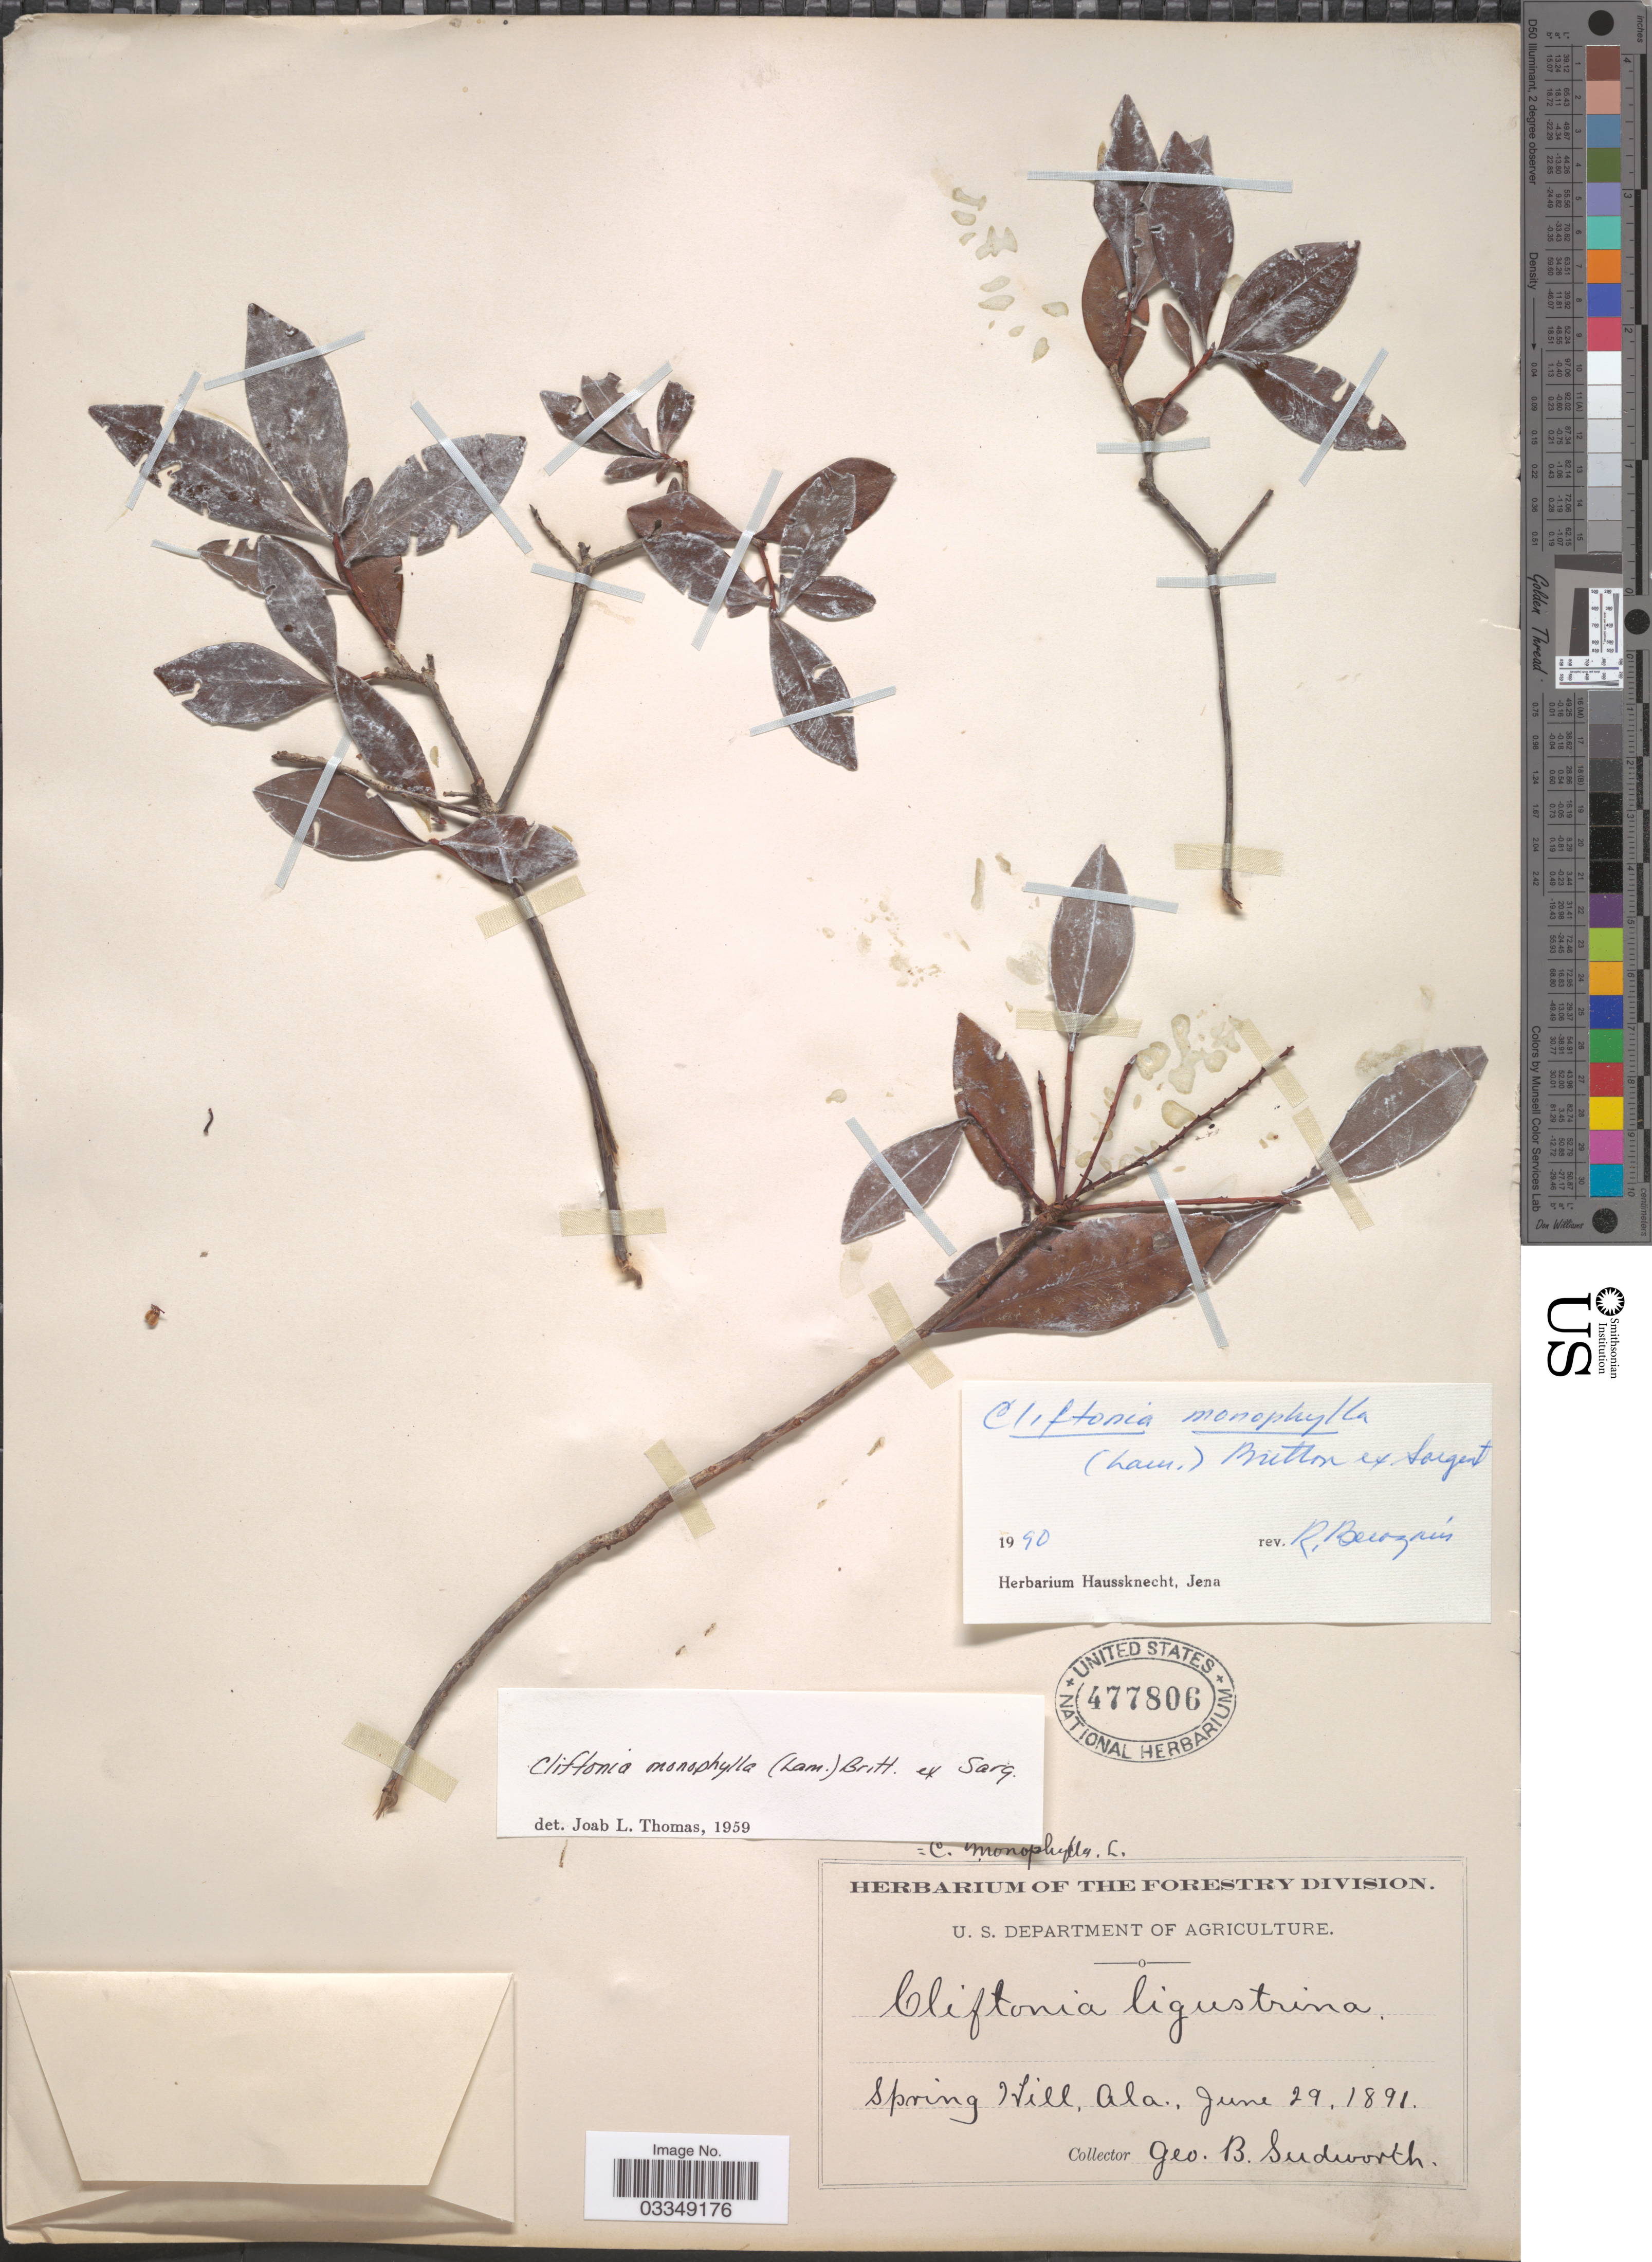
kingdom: Plantae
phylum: Tracheophyta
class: Magnoliopsida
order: Ericales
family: Cyrillaceae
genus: Cliftonia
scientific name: Cliftonia monophylla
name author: (Lam.) Britton ex Sarg.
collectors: G. B. Sudworth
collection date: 1891-06-29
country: United States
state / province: Alabama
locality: Spring Hill.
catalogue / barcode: US 477806